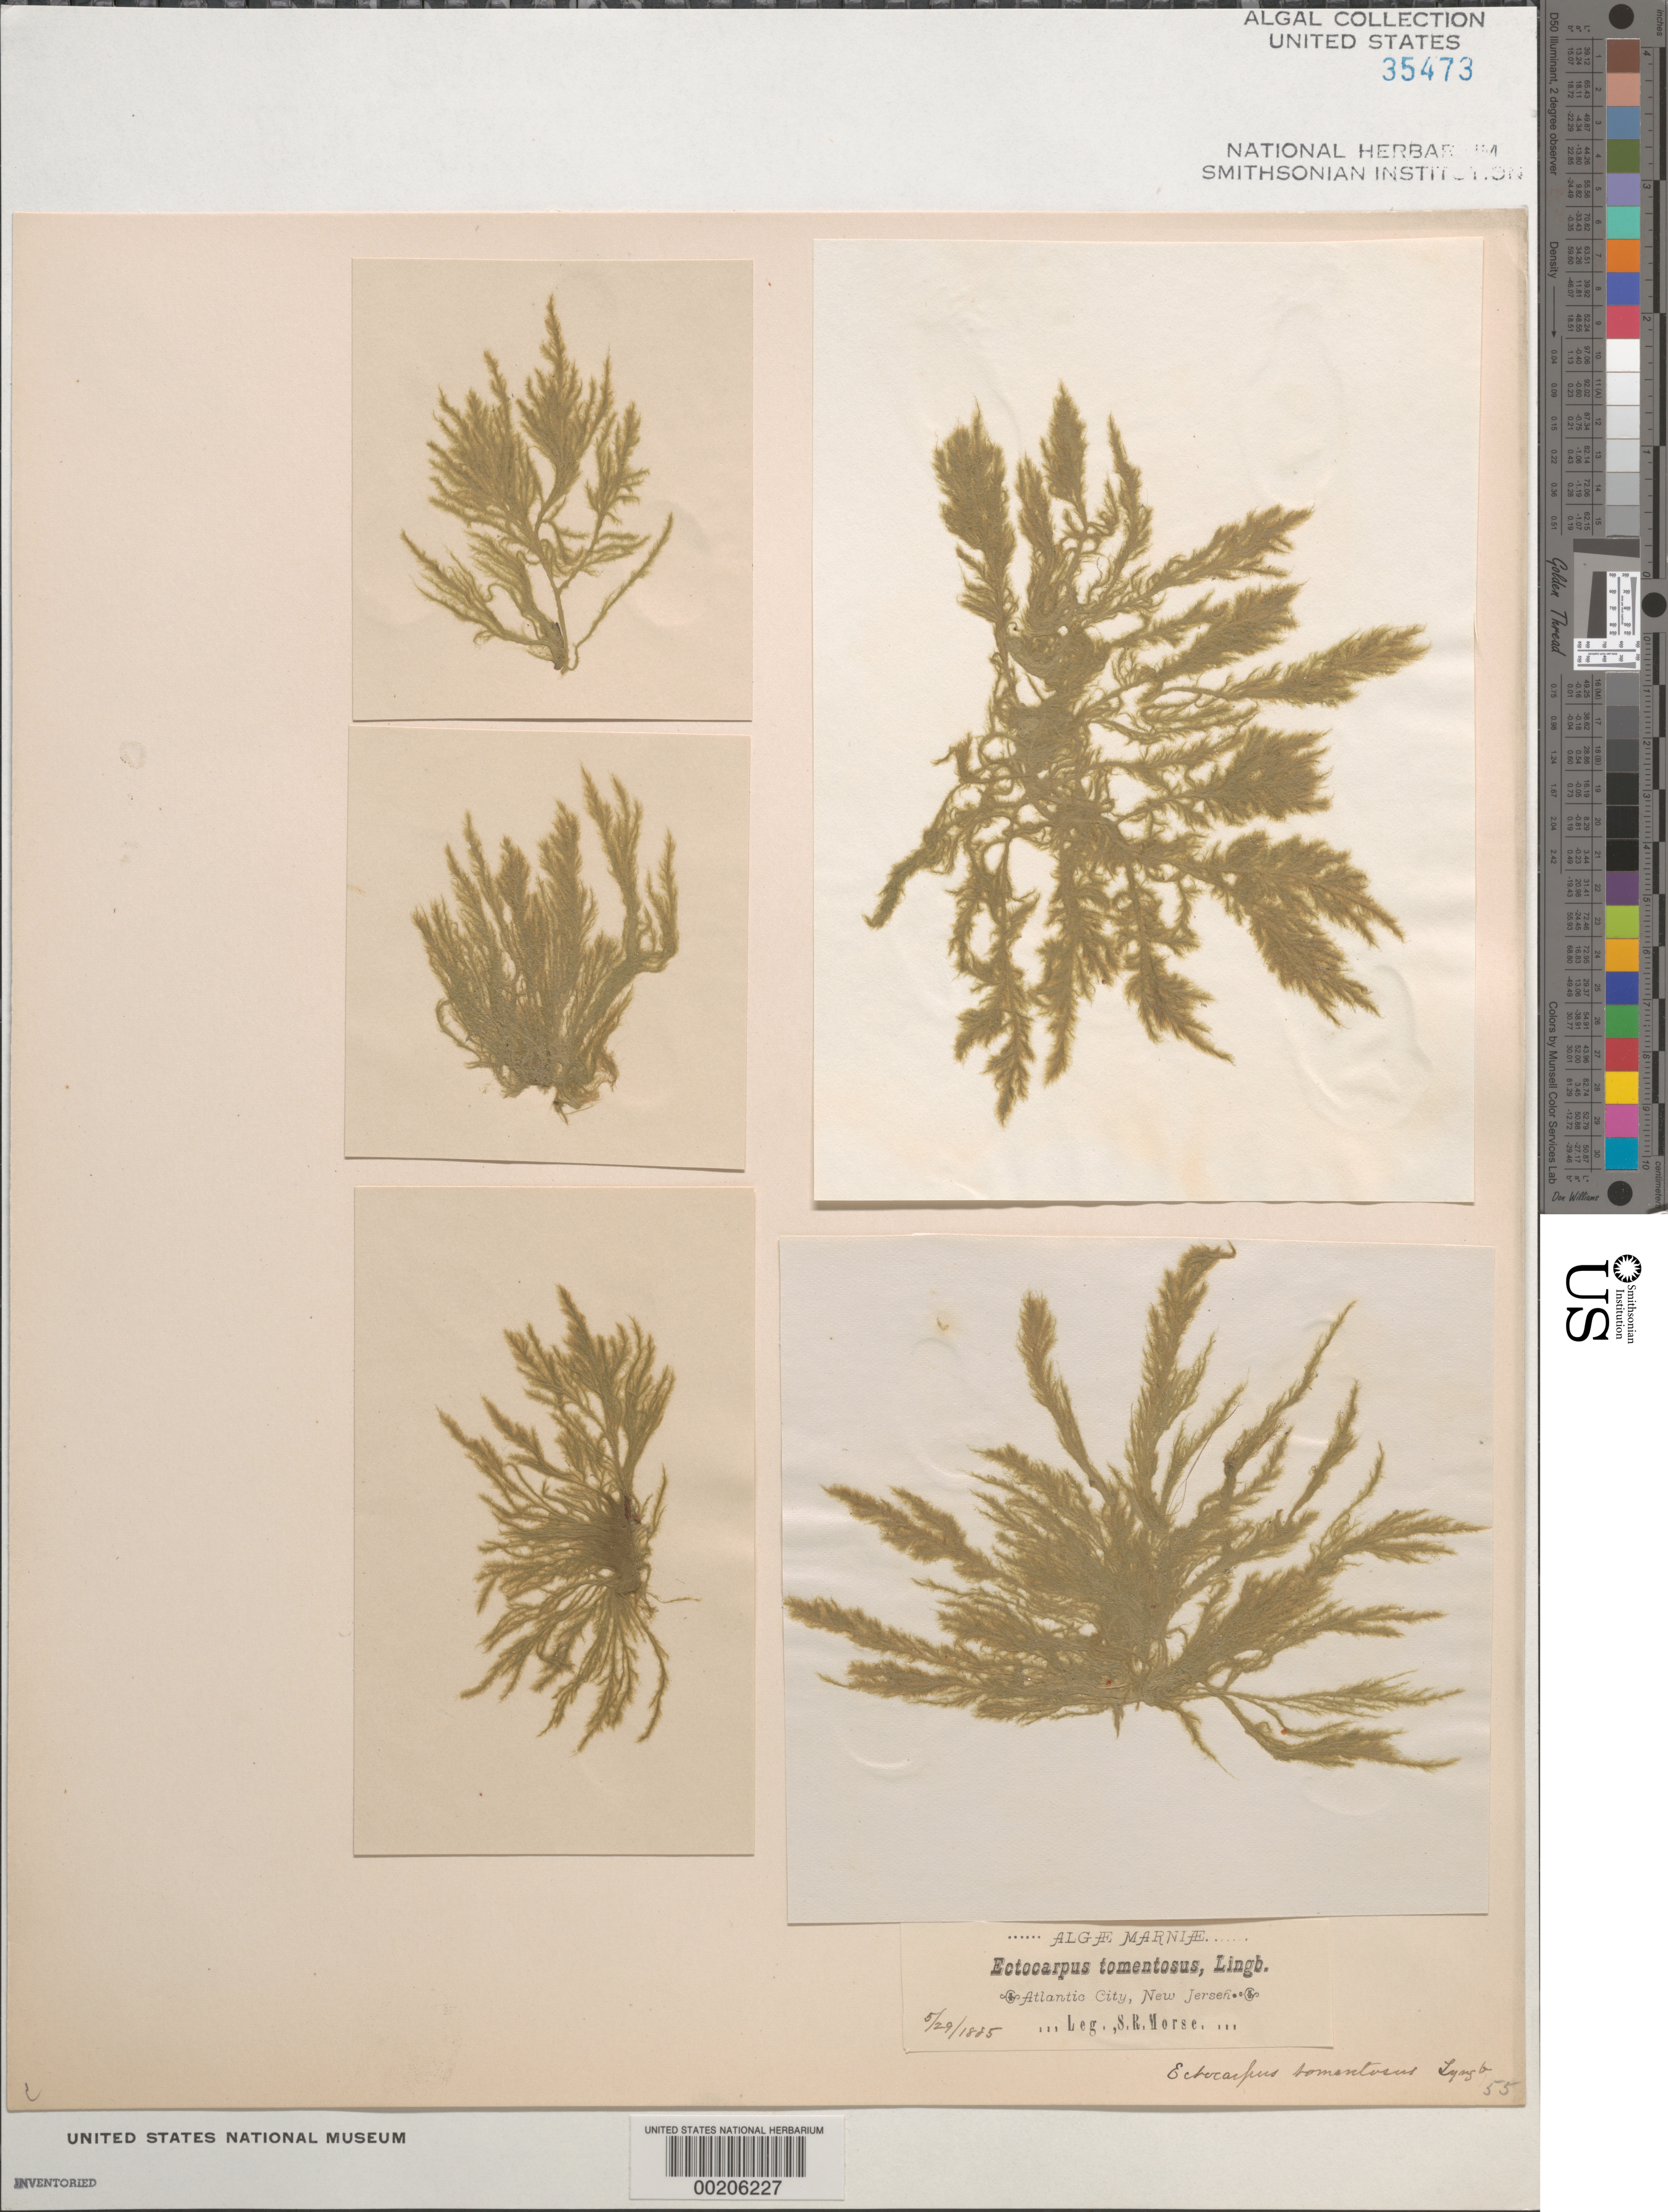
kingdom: Chromista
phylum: Ochrophyta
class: Phaeophyceae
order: Ectocarpales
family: Ectocarpaceae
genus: Spongonema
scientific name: Spongonema tomentosum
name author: (Huds.) Kütz.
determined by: Algae name updating Project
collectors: S. Morse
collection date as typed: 29 May 1885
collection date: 1885-05-29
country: United States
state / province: New Jersey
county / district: Atlantic County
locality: Atlantic City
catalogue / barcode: US 35473